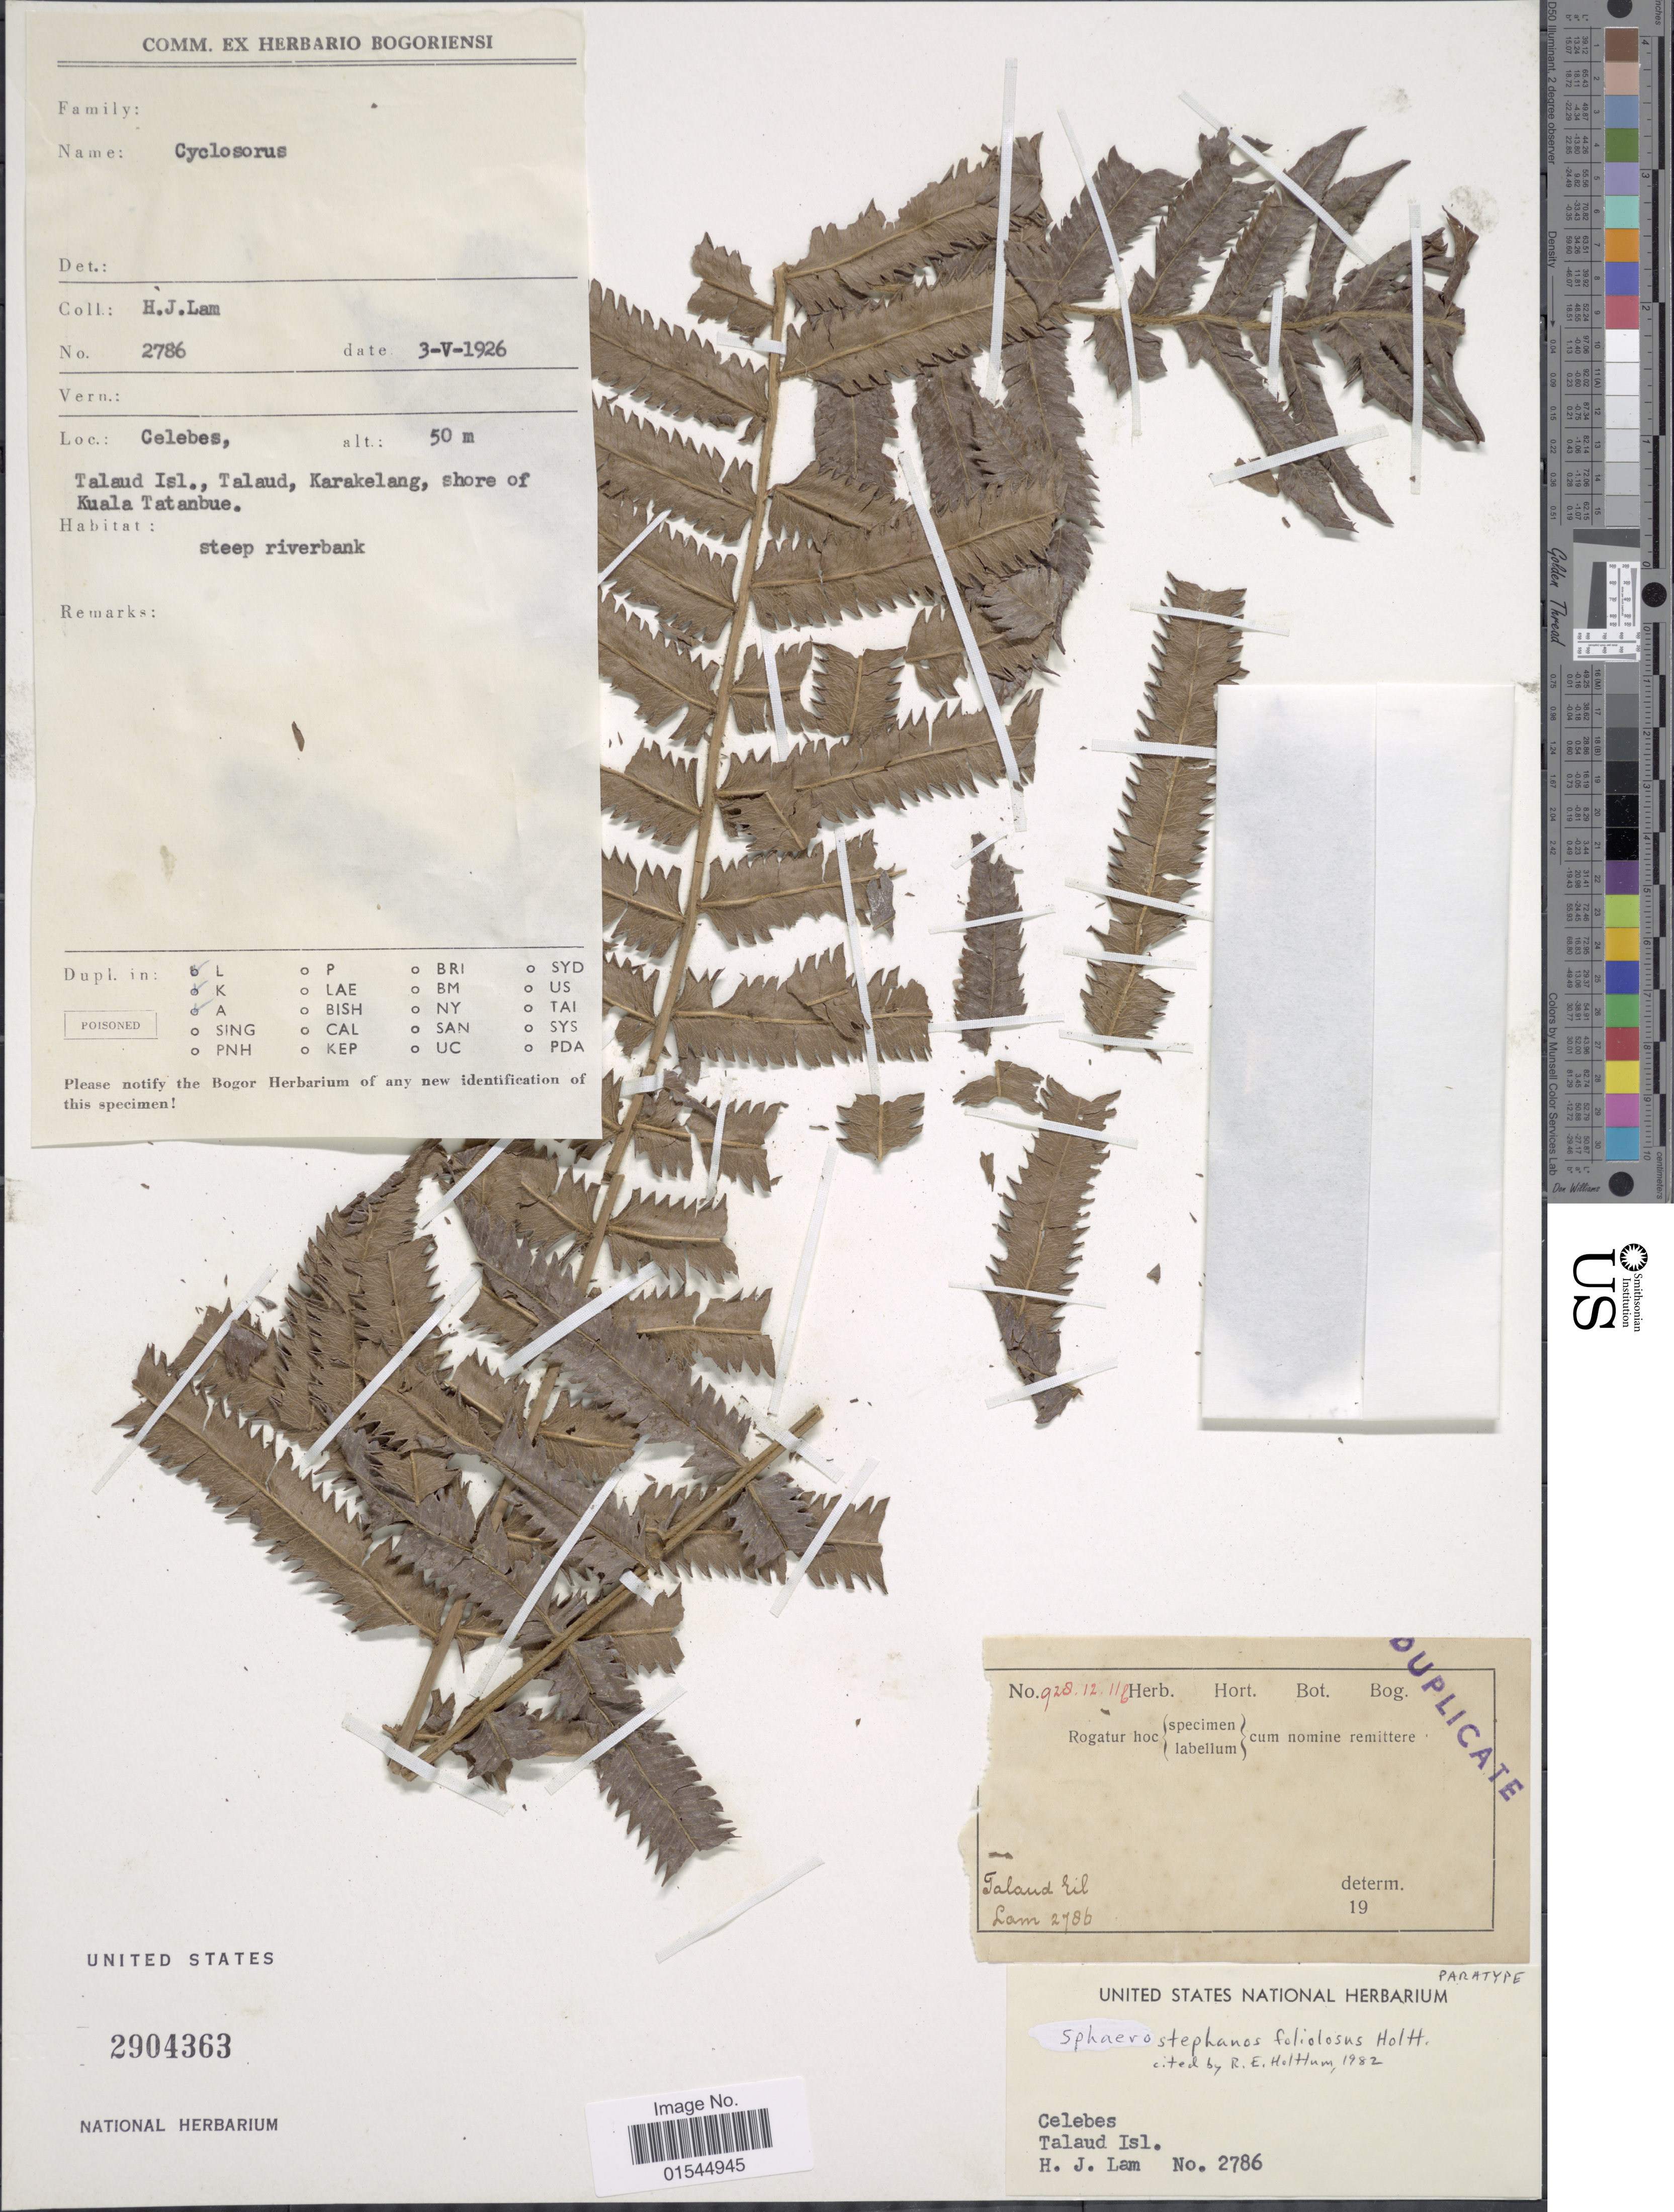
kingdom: Plantae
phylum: Tracheophyta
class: Polypodiopsida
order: Polypodiales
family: Thelypteridaceae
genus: Sphaerostephanos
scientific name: Sphaerostephanos foliolosus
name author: Holttum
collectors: H. J. Lam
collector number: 2786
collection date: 1926-05-03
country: Indonesia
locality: Celebes, Talaud Isl., Talaud, Karakelang, shore of Kuala Tatanbue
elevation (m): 50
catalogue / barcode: US 29404363